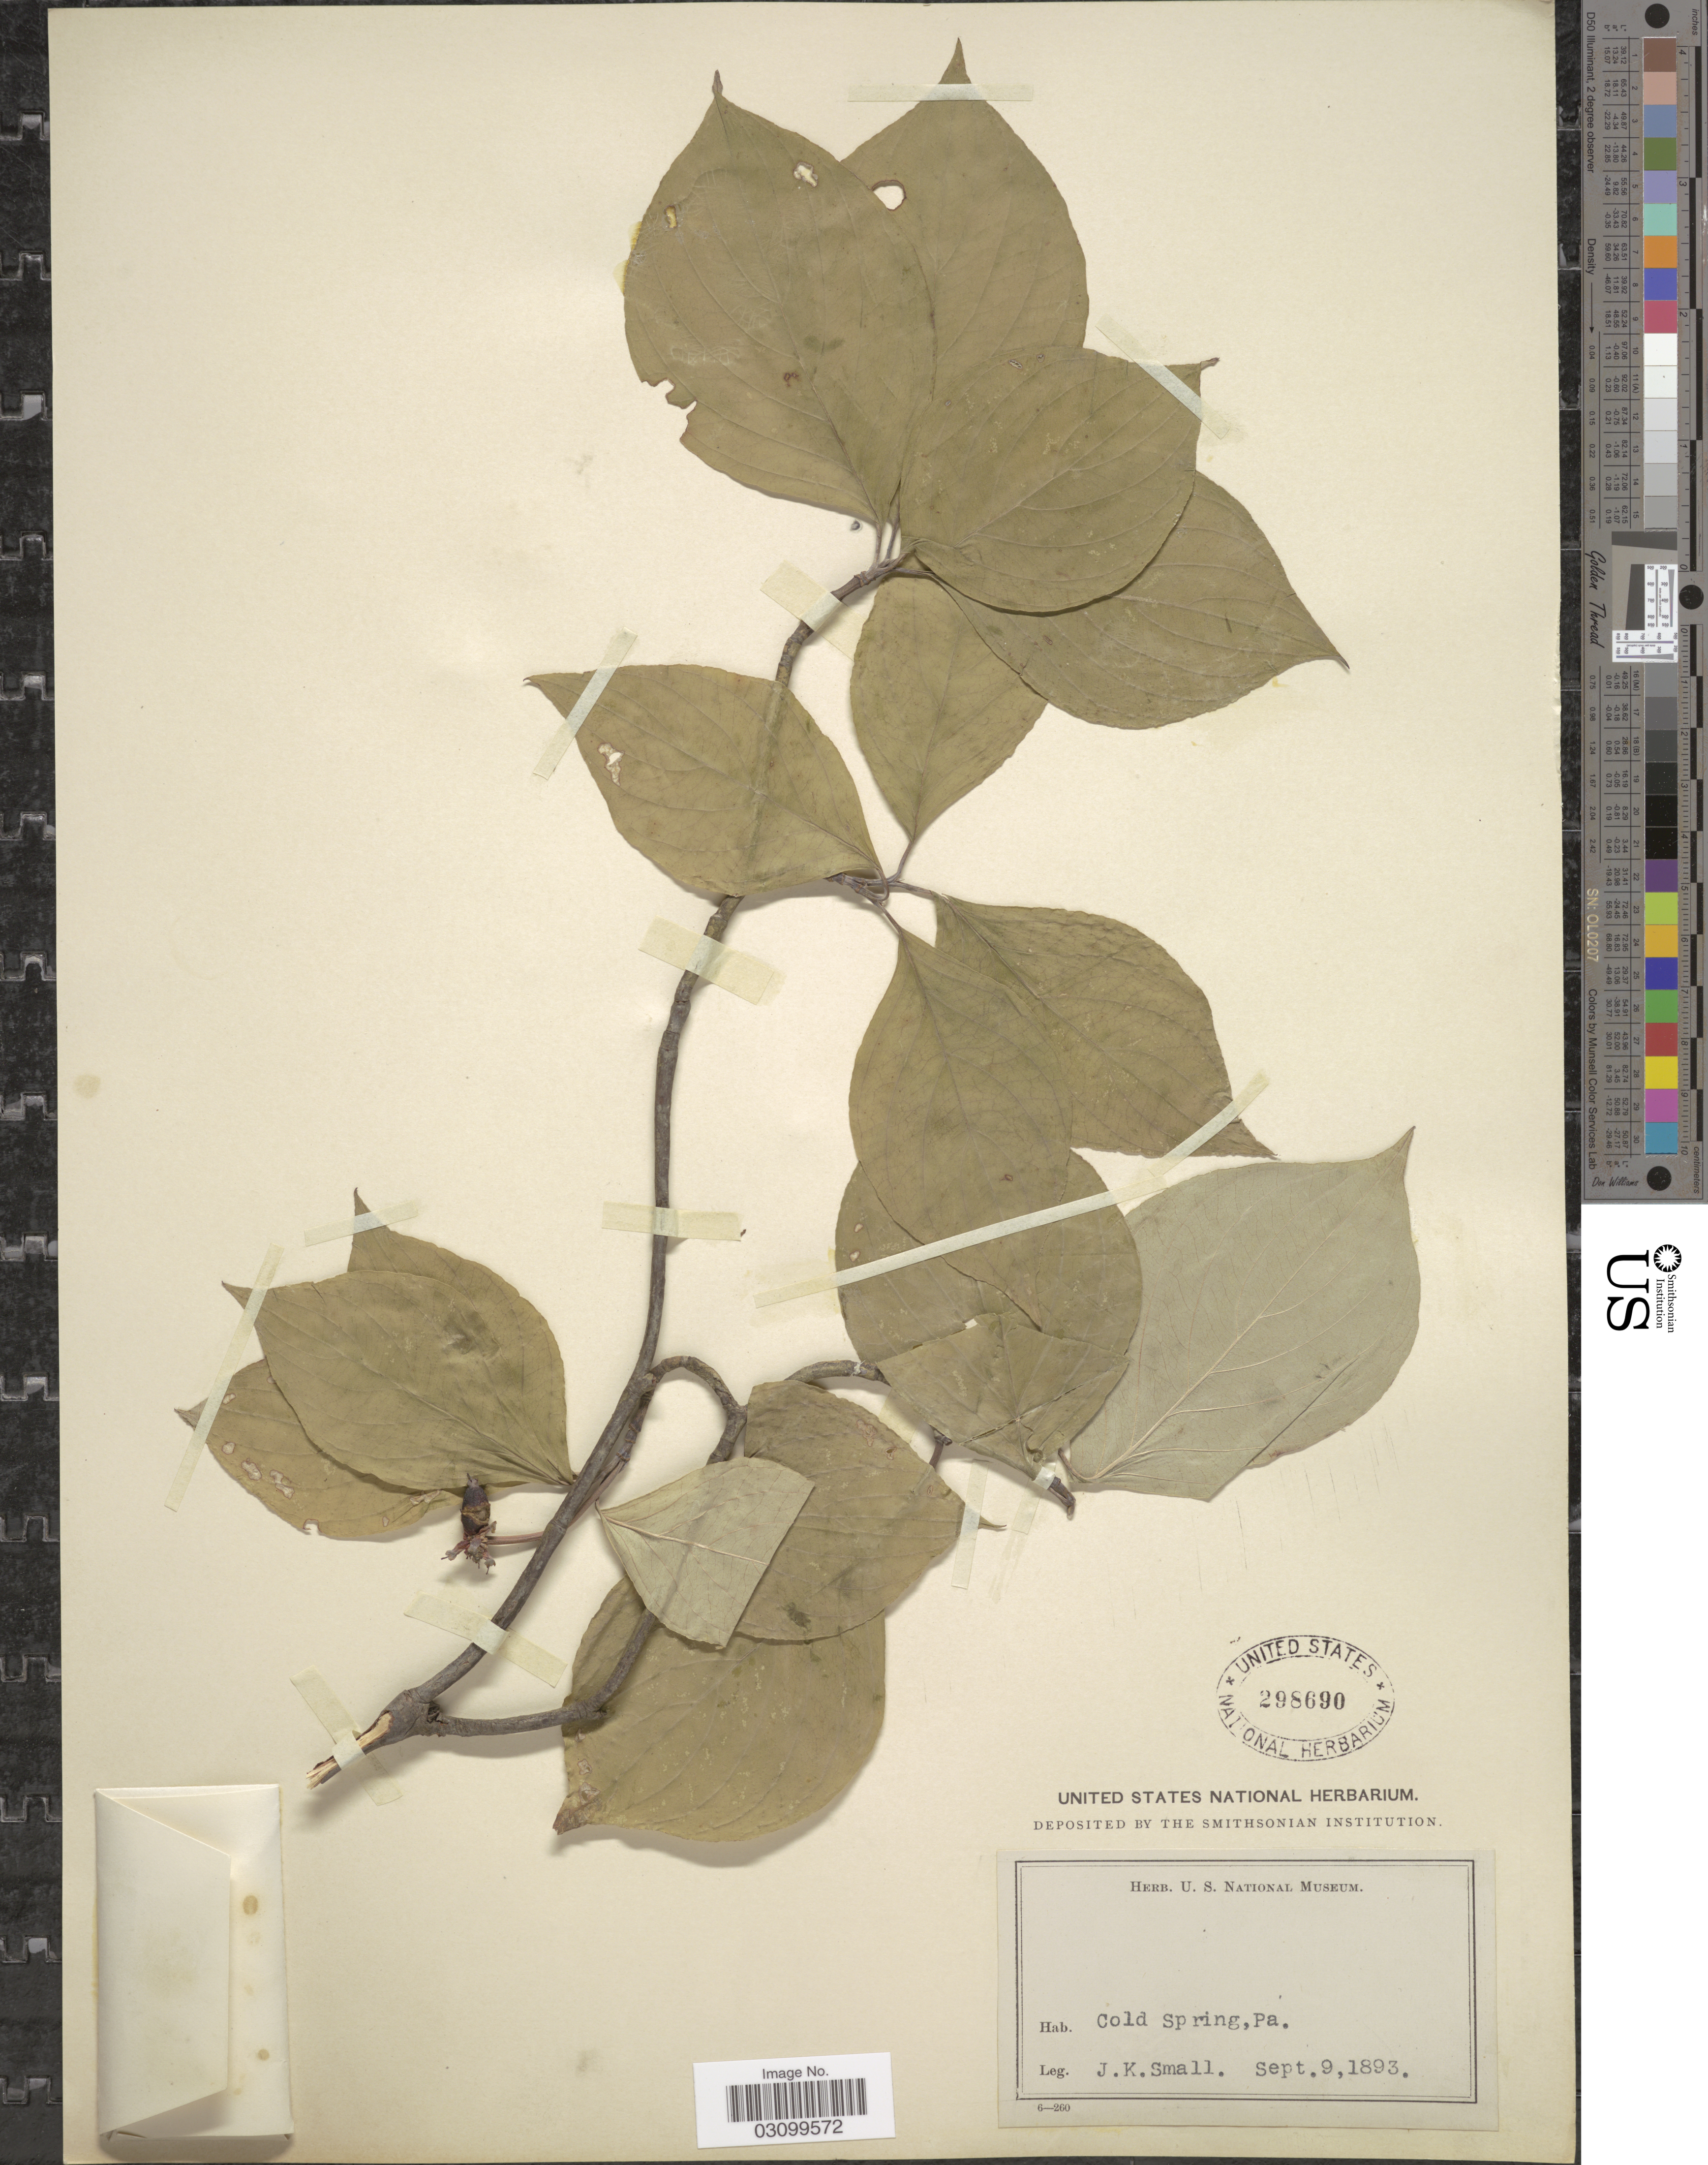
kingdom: Plantae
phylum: Tracheophyta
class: Magnoliopsida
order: Cornales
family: Cornaceae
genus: Cornus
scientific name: Cornus florida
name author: L.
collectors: J. K. Small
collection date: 1893-09-09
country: United States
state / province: Pennsylvania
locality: Cold Spring.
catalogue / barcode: US 298690